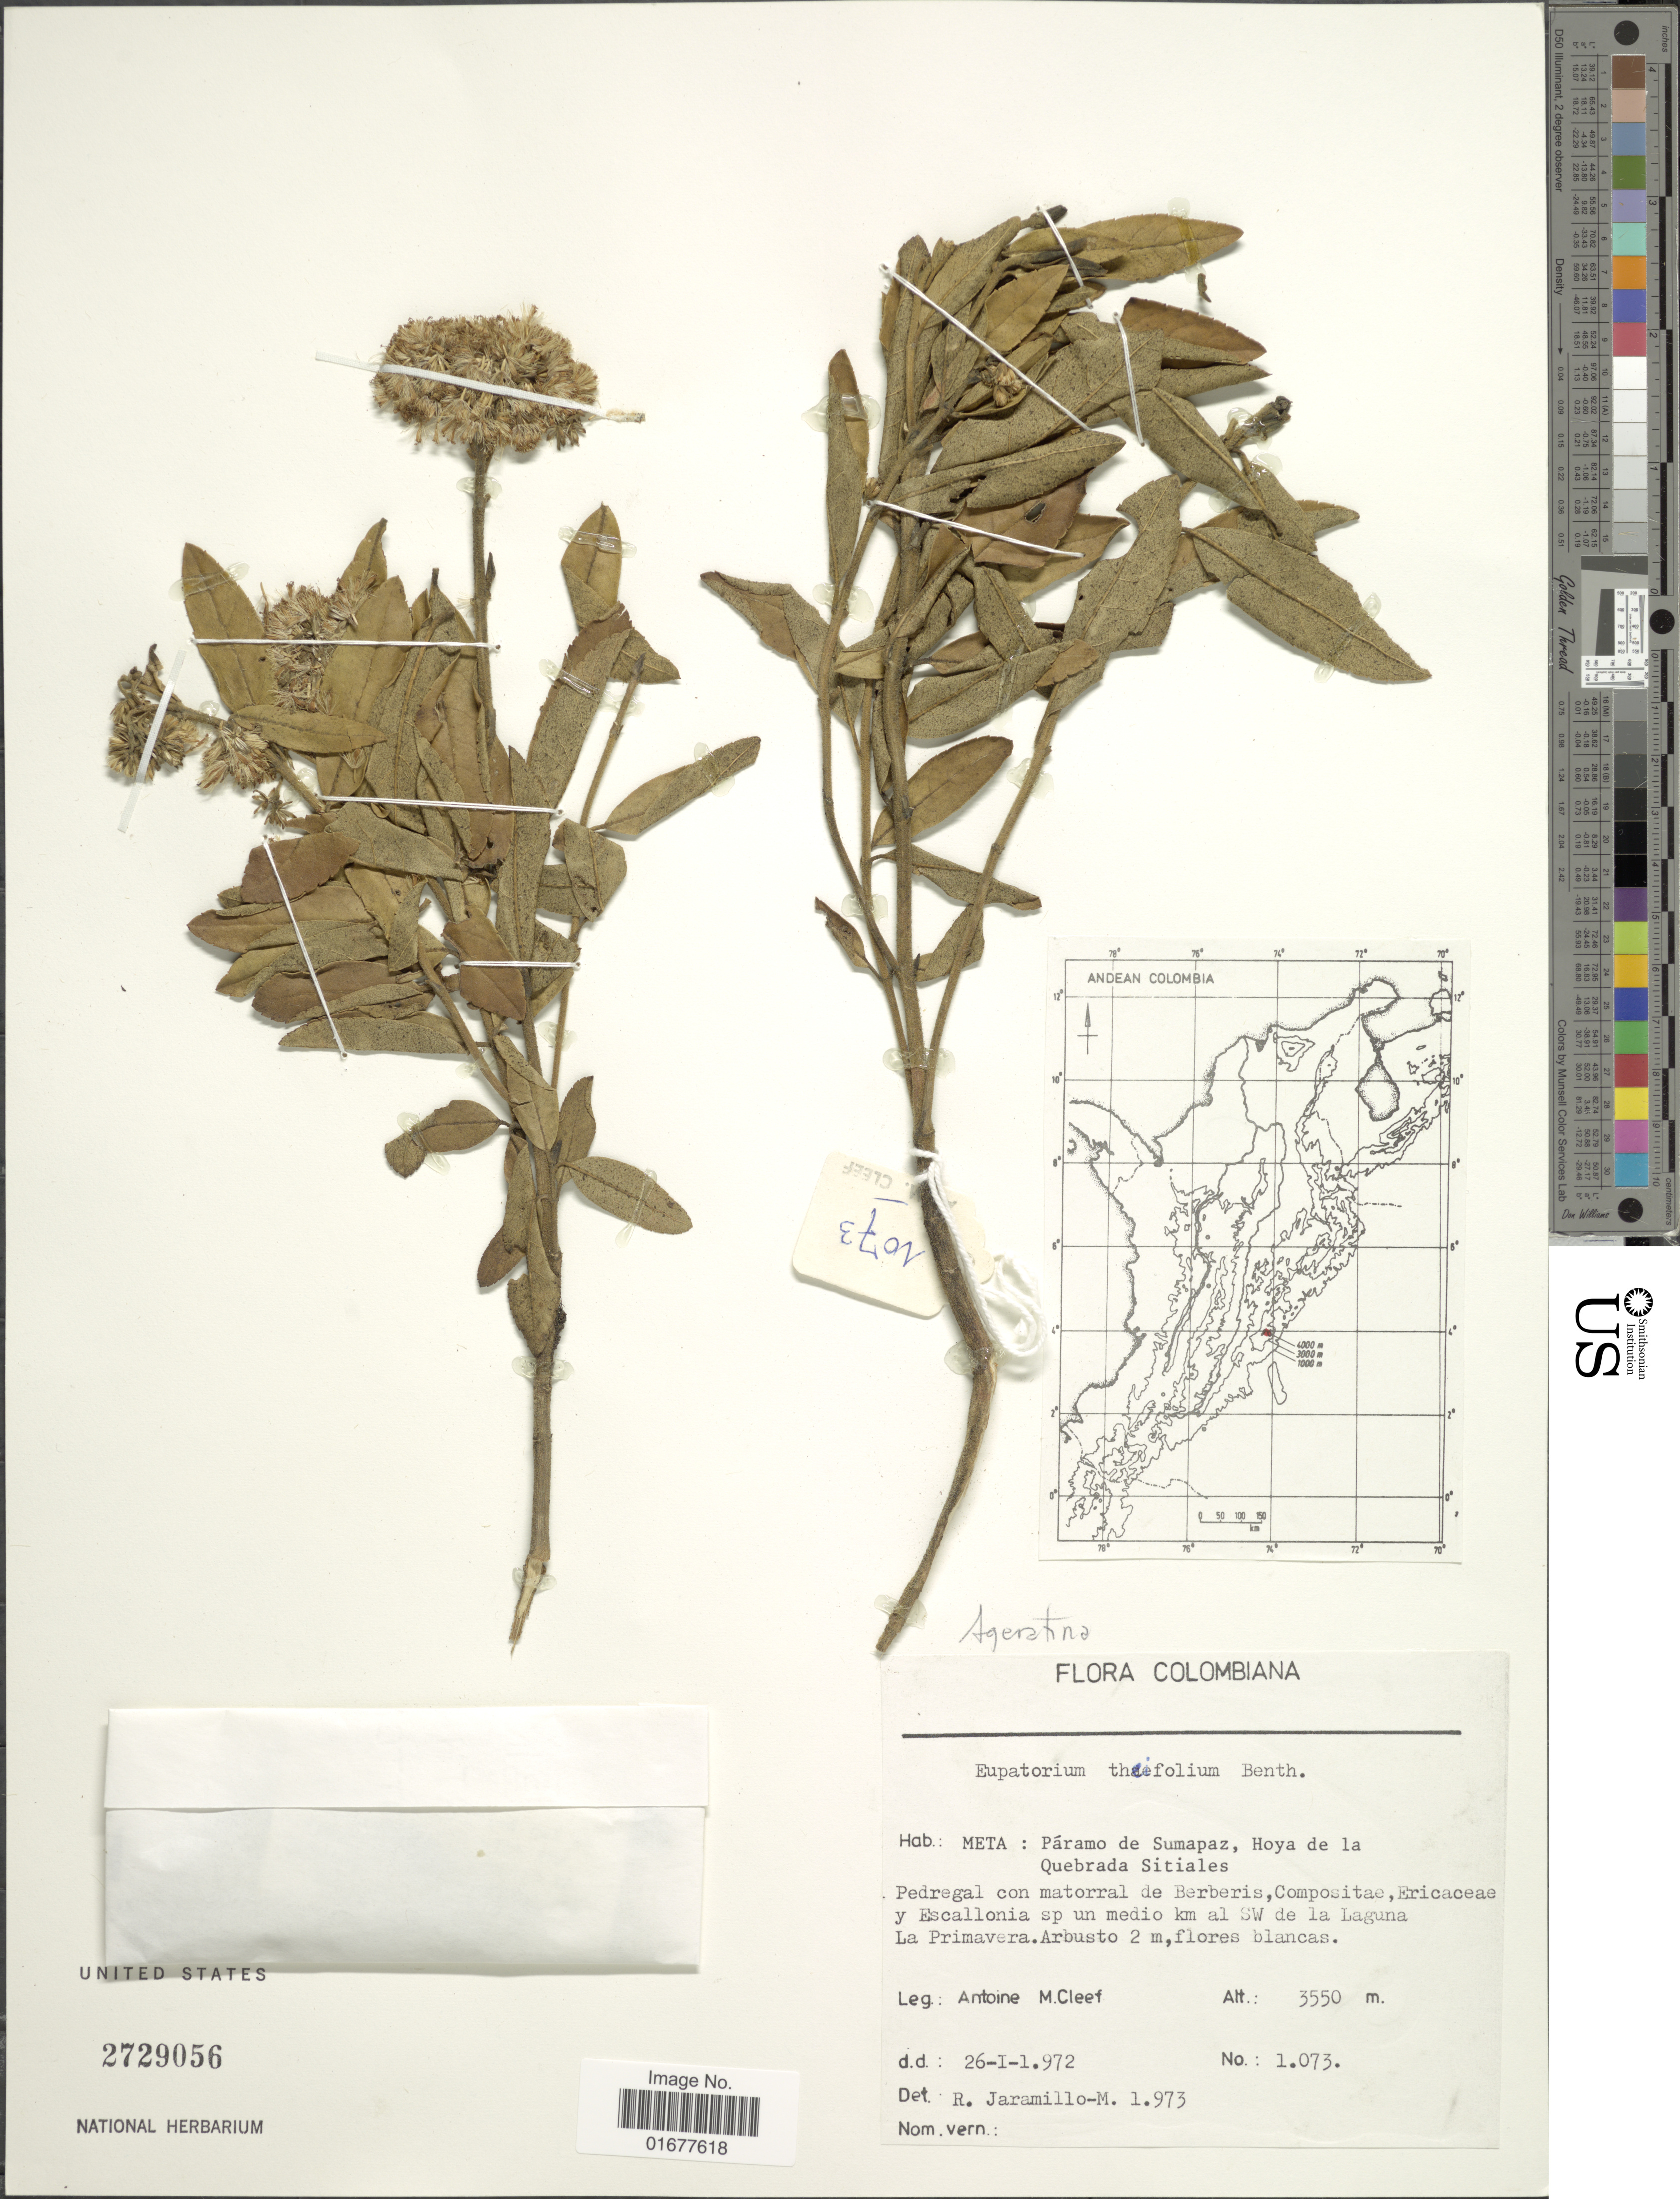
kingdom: Plantae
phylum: Tracheophyta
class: Magnoliopsida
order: Asterales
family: Asteraceae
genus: Ageratina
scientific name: Ageratina theaefolia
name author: (Benth.) R.M. King & H. Rob.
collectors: A. M. Cleef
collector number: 1073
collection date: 1972-01-26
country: Colombia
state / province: Meta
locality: Paramo de Sumapaz, Hoya de la Quebrada Sitiales, pedregal con matorral de Berberis, un medio km al SW de la Laguna La Primavera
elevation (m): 3550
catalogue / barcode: US 2729056